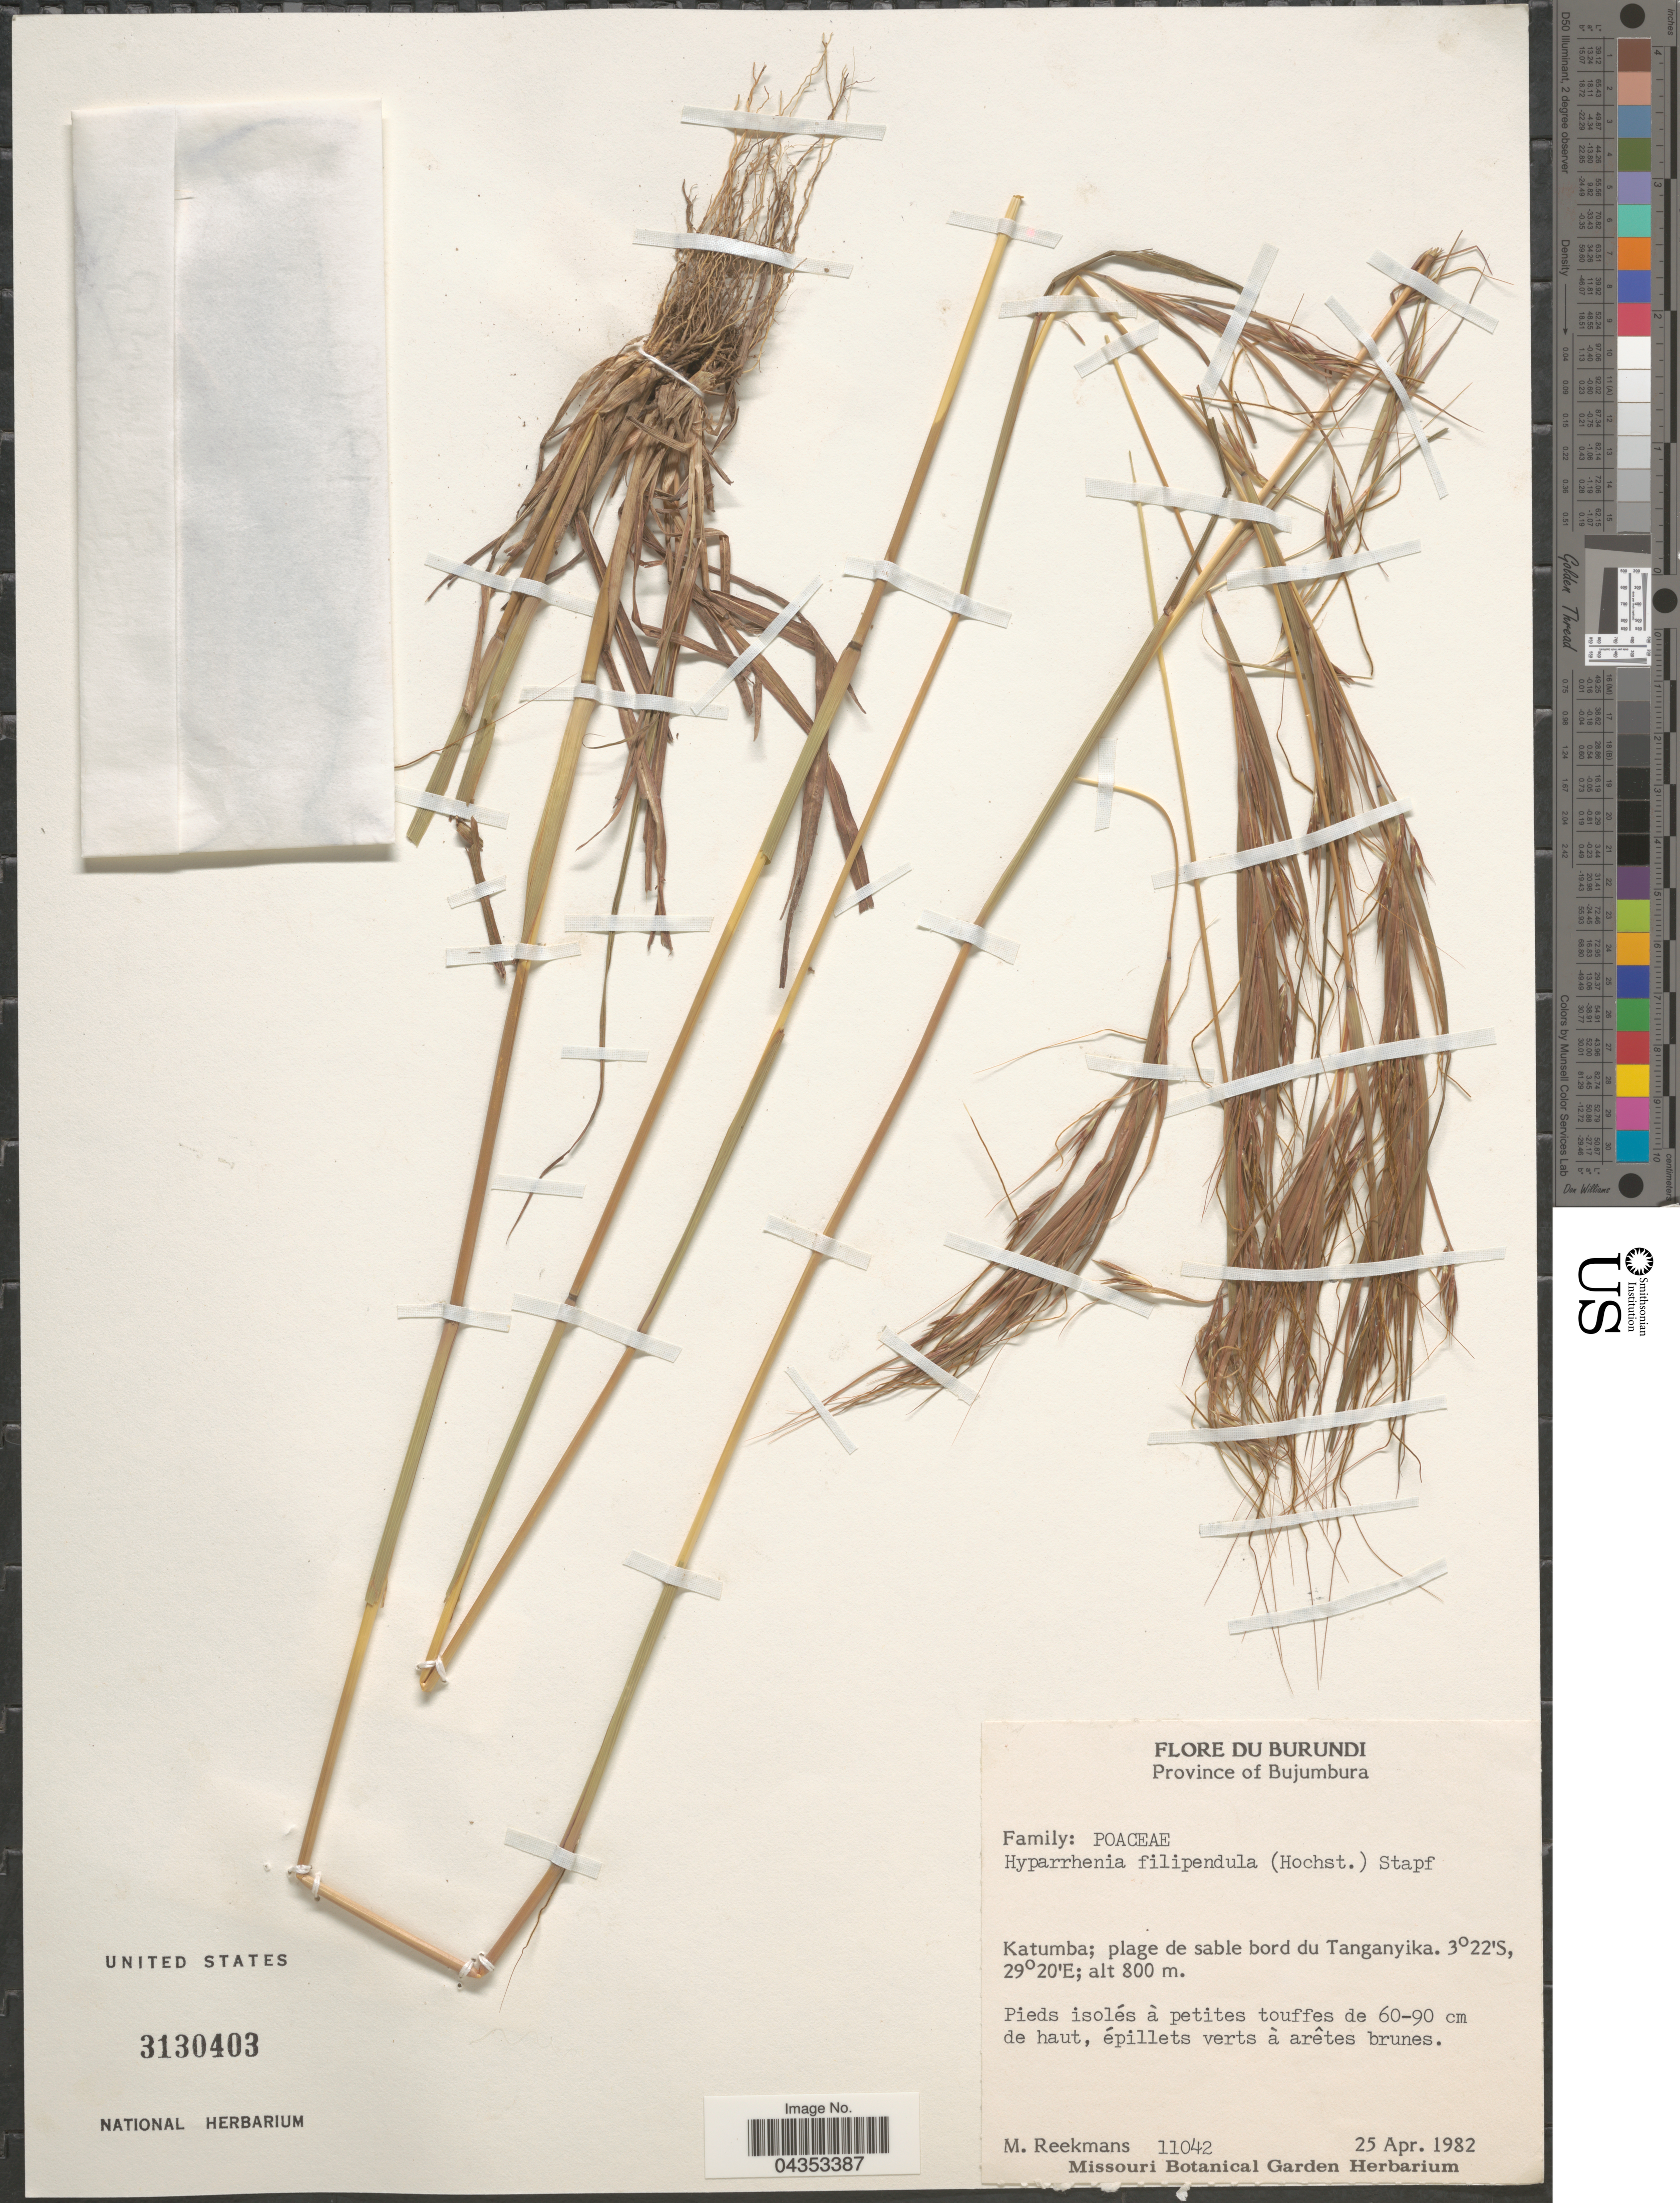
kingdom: Plantae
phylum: Tracheophyta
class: Liliopsida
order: Poales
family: Poaceae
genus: Hyparrhenia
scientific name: Hyparrhenia filipendula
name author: (Hochr.) Stapf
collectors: M. Reekmans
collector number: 11042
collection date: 1982-04-25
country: Burundi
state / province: Bujumura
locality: Province of Bujumbura. Katumba; plage de sable bord du Tanganyika.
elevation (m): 800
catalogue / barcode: US 3130403